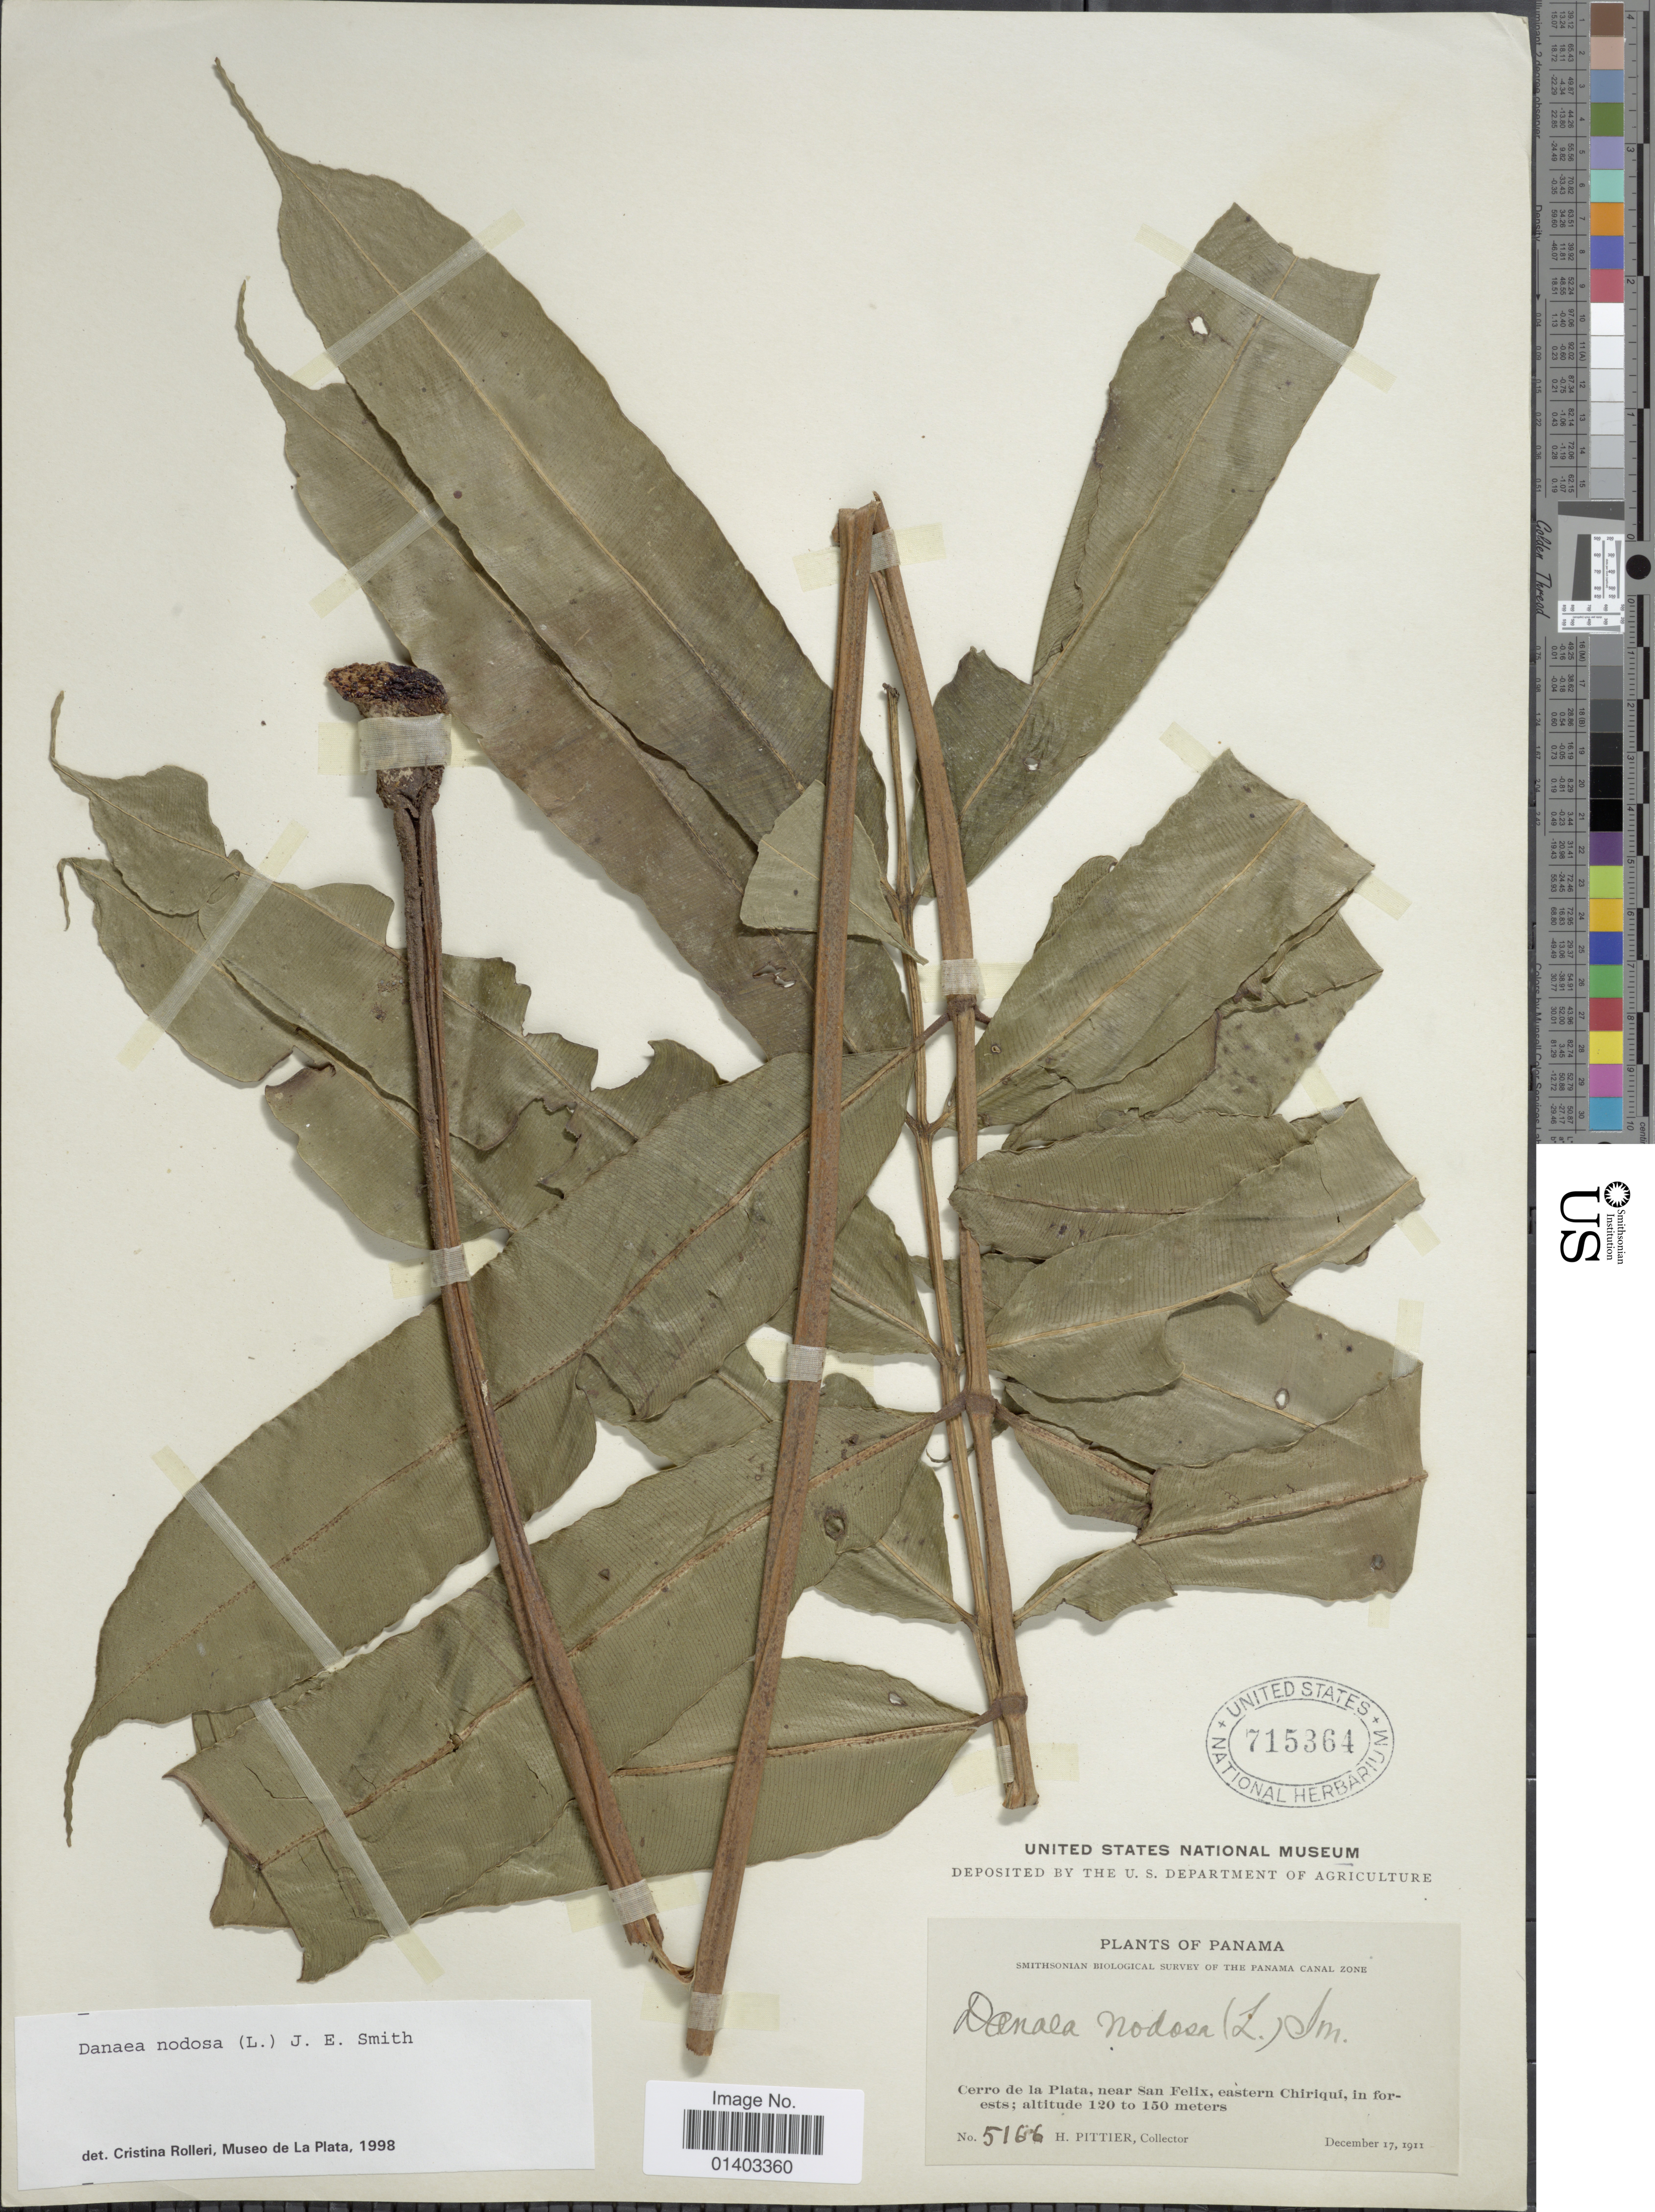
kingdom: Plantae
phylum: Tracheophyta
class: Polypodiopsida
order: Marattiales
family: Marattiaceae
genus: Danaea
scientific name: Danaea nodosa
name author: (L.) Sm.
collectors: H. F. Pittier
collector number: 5166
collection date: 1911-12-17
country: Panama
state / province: Chiriqui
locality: Cerro de la Plata, near San felix, eastern Chiriqui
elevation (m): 120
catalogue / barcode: US 715364